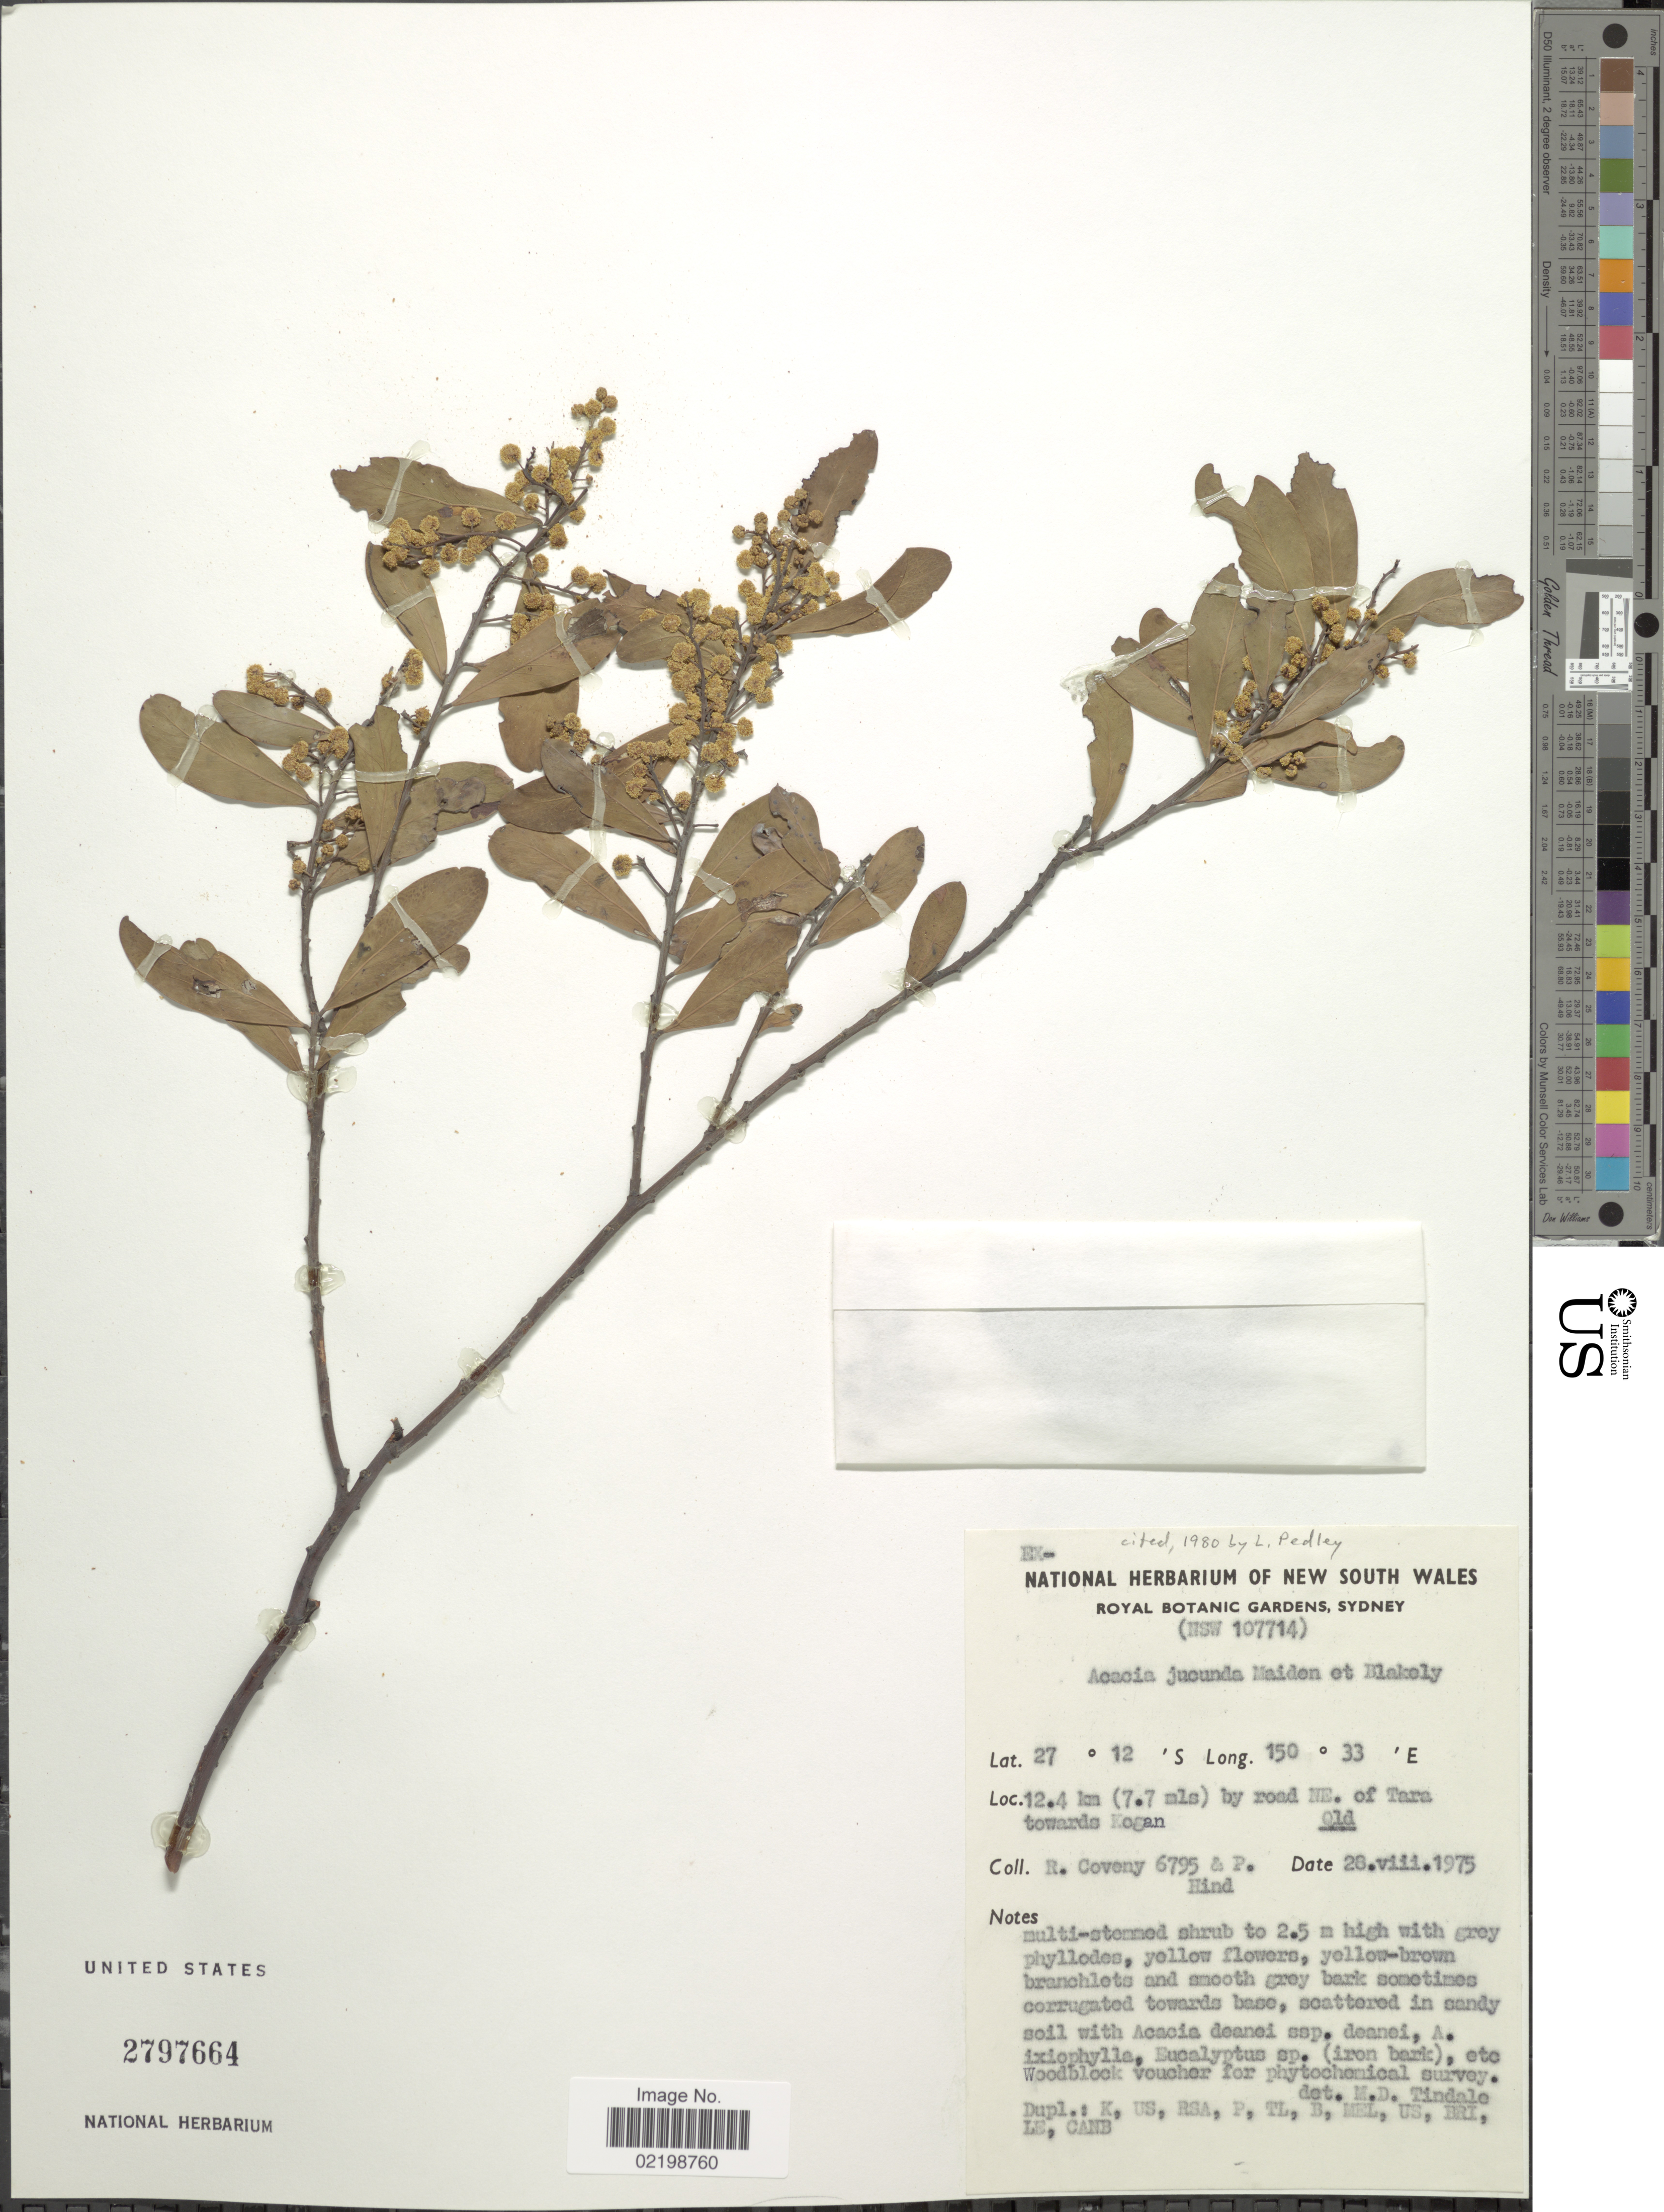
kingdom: Plantae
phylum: Tracheophyta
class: Magnoliopsida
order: Fabales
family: Fabaceae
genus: Acacia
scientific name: Acacia jucunda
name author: Maiden & Blakeley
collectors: R. Coveny & P. Hind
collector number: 6795/ NSW107714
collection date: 1975-08-26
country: Australia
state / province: Queensland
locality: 12.4 km (7.7 mls) by road NE. of Tara toward Kogan.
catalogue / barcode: US 2797664